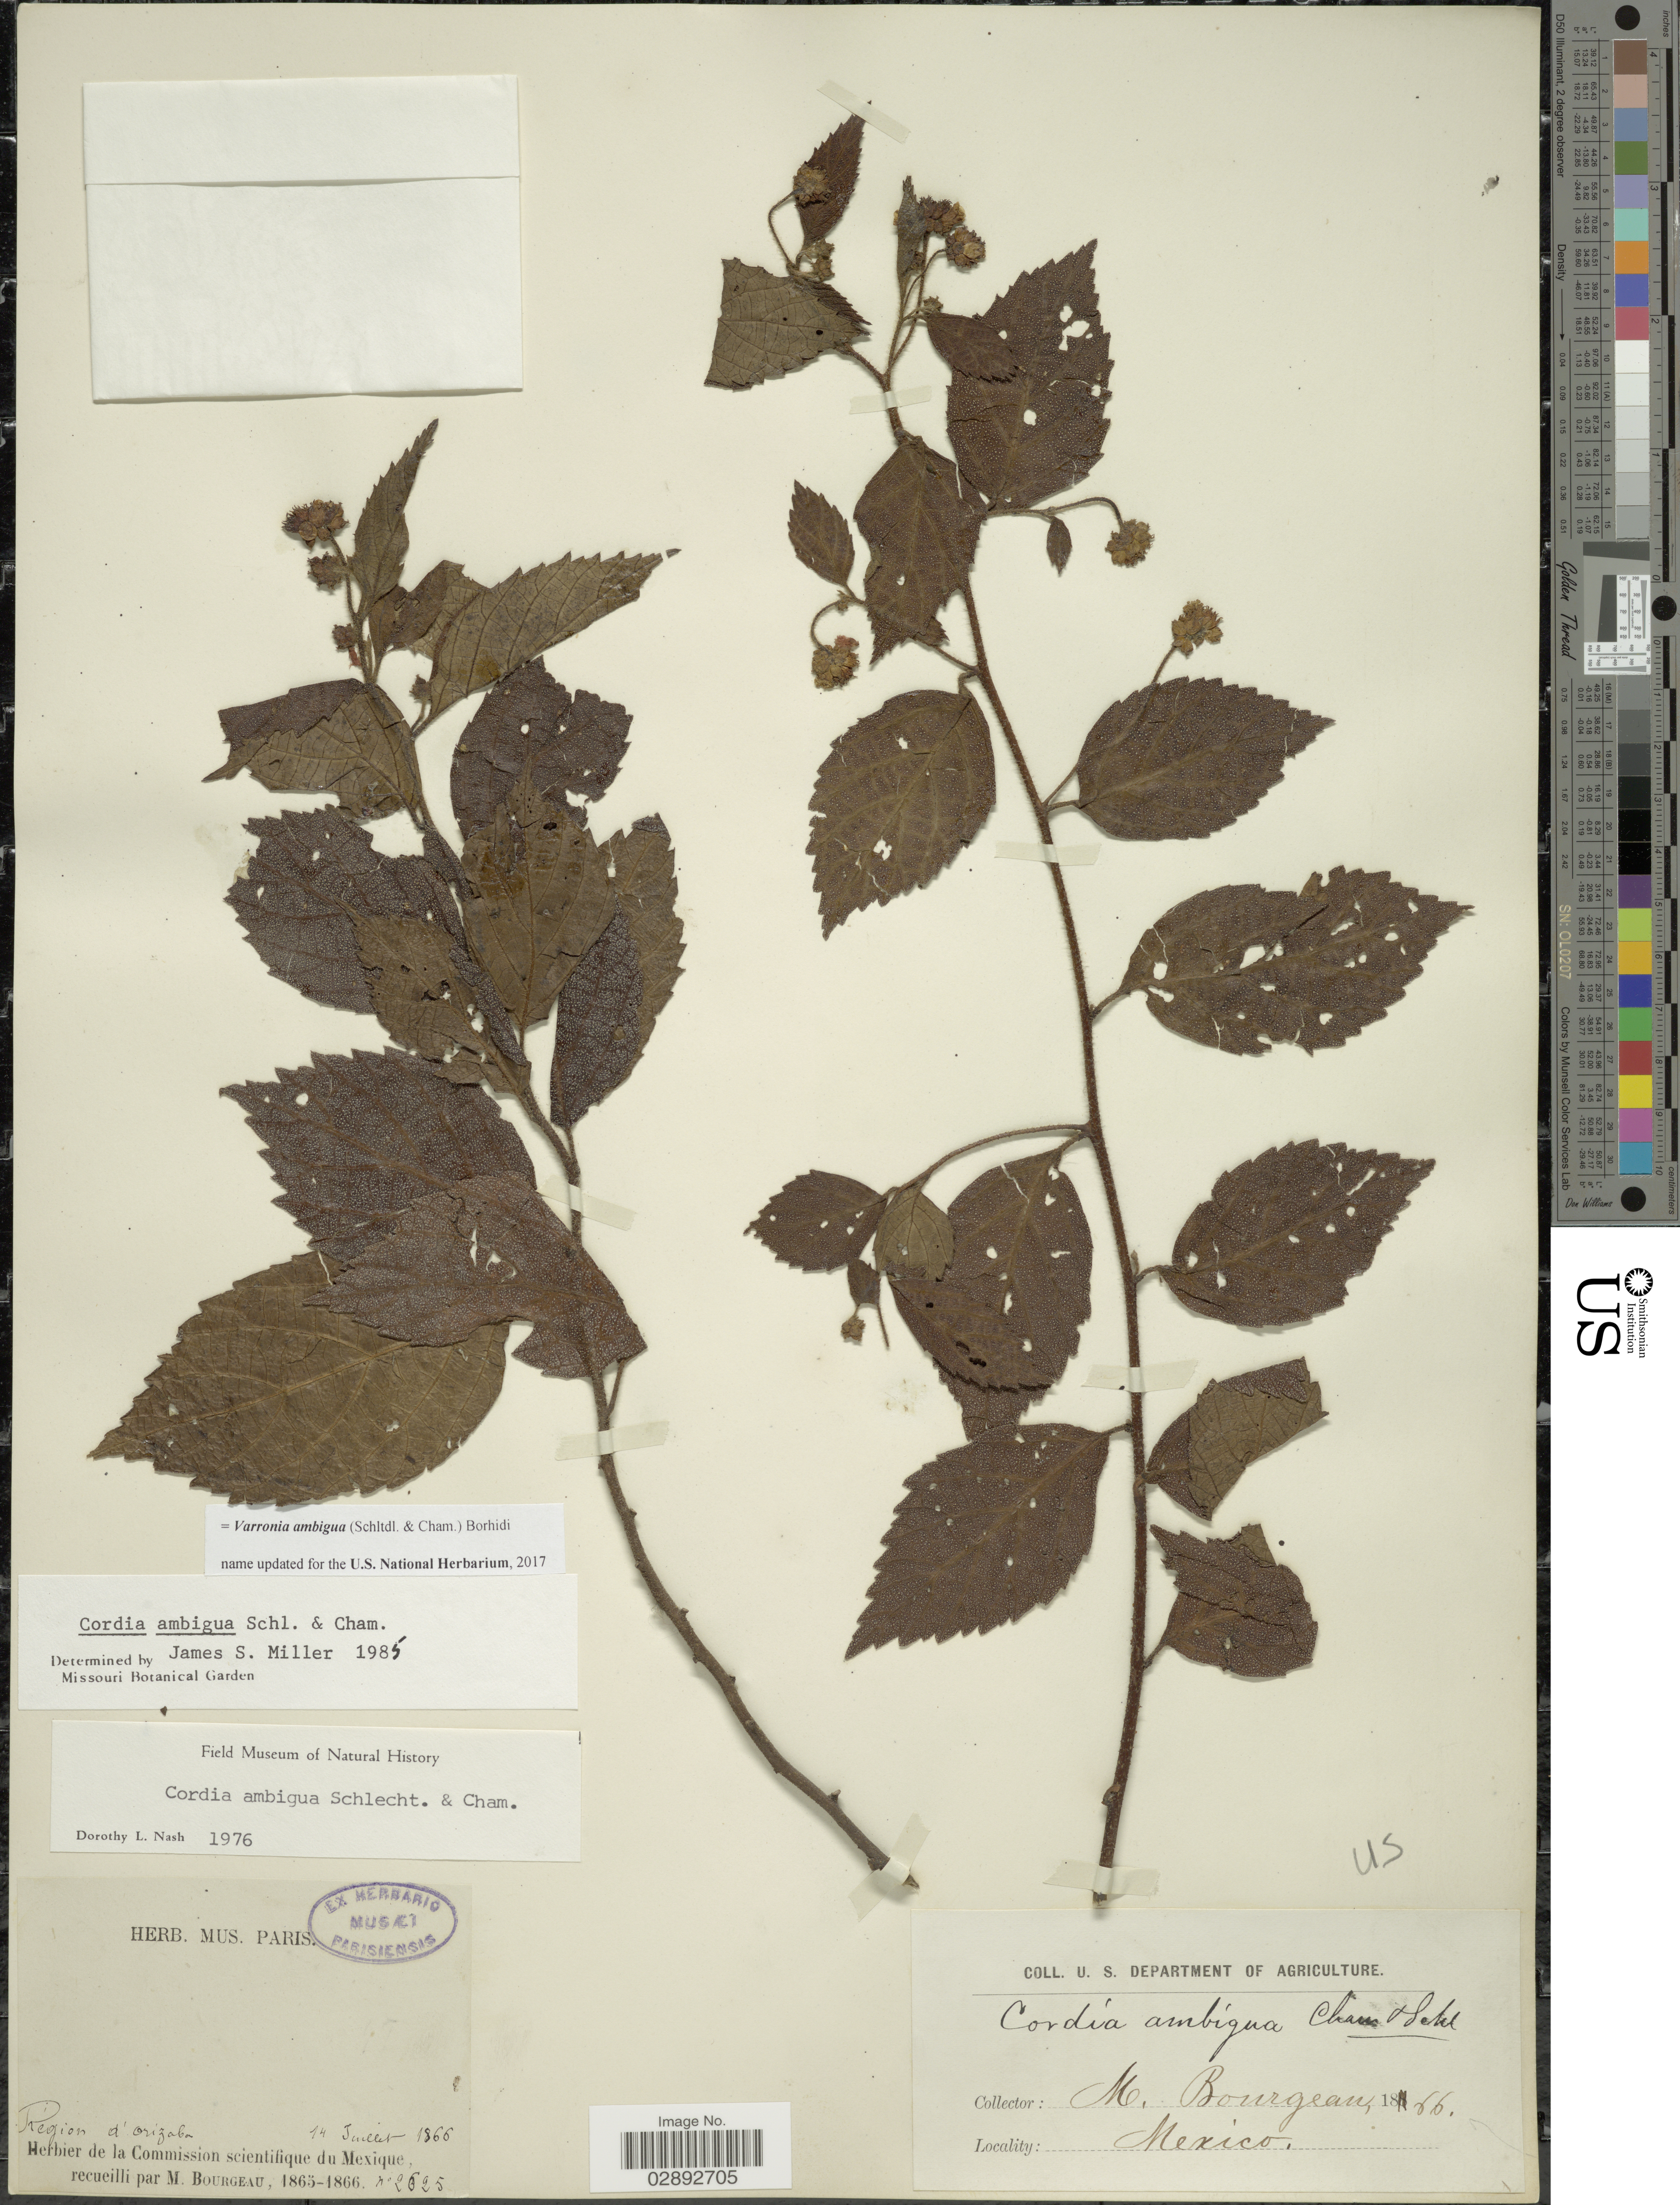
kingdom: Plantae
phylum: Tracheophyta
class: Magnoliopsida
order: Boraginales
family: Cordiaceae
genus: Varronia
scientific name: Varronia ambigua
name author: (Schltdl. & Cham.) Borhidi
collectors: M. Bourgeau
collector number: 2625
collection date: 1866-07-14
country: Mexico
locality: Region d'Orizaba.